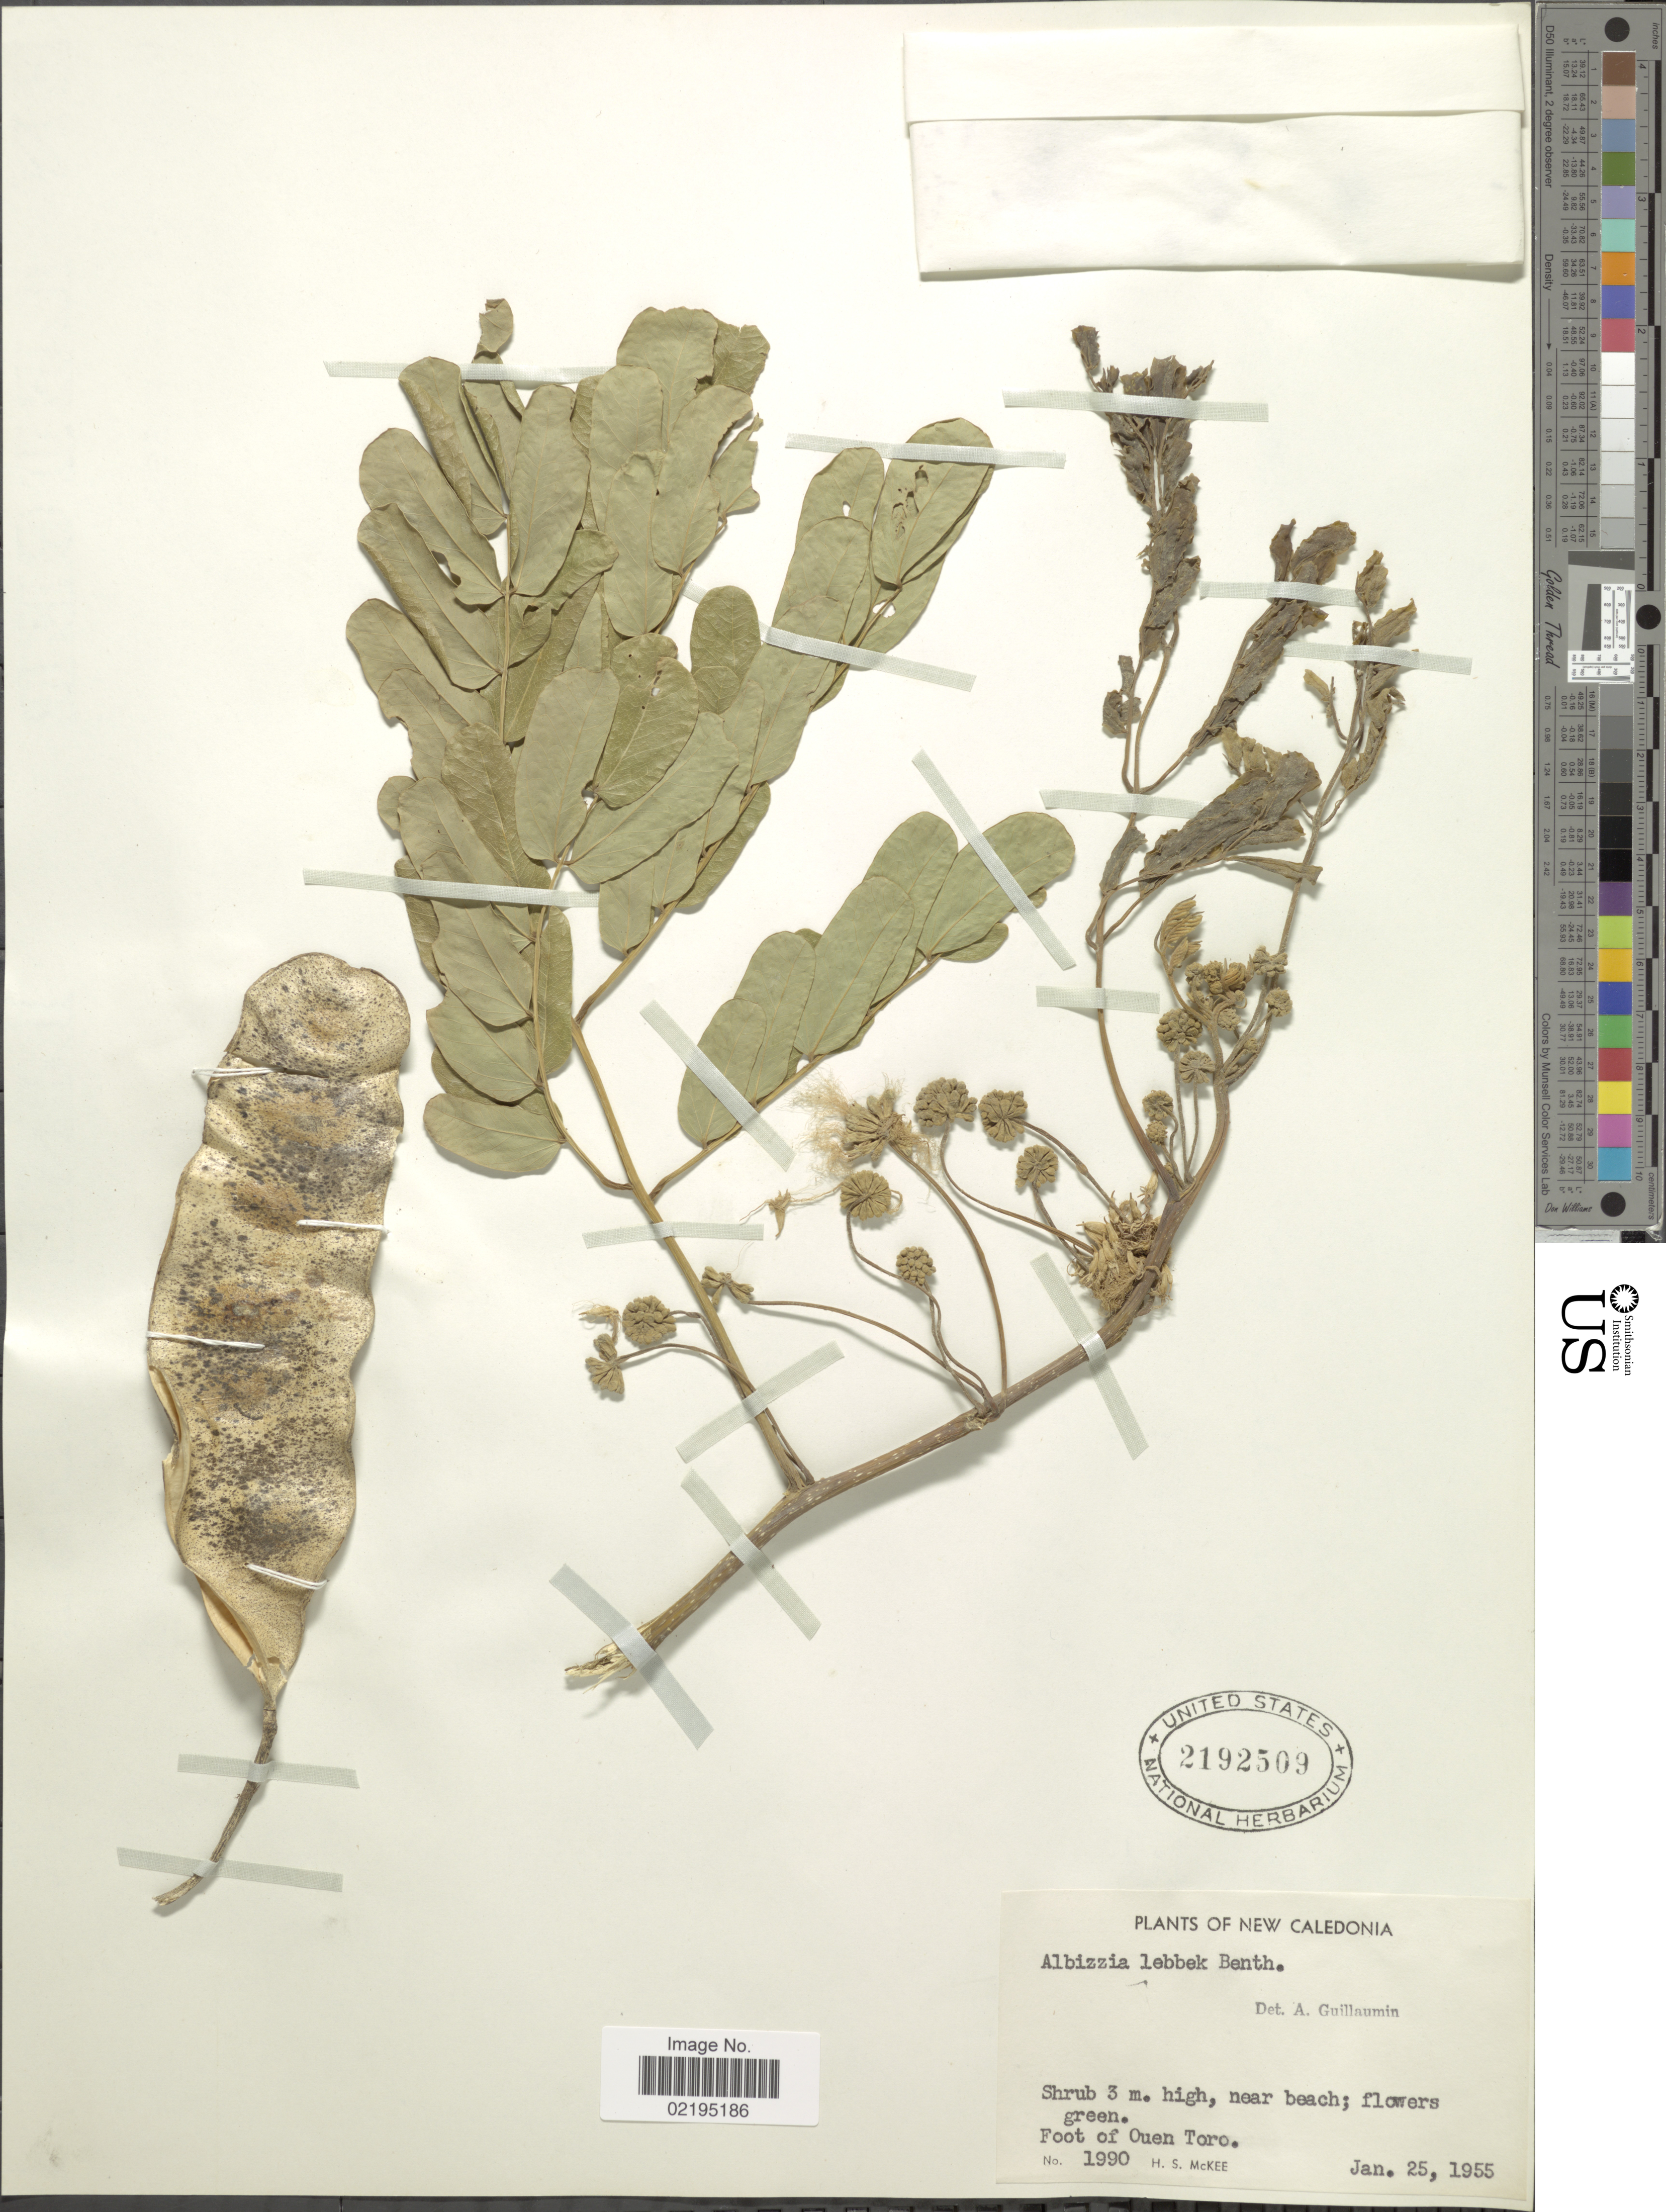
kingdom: Plantae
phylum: Tracheophyta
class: Magnoliopsida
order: Fabales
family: Fabaceae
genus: Albizia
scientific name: Albizia lebbeck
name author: (L.) Benth.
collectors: H. S. McKee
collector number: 1990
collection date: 1955-01-25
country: New Caledonia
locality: Ouen Toro, near beach.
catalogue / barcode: US 2192509